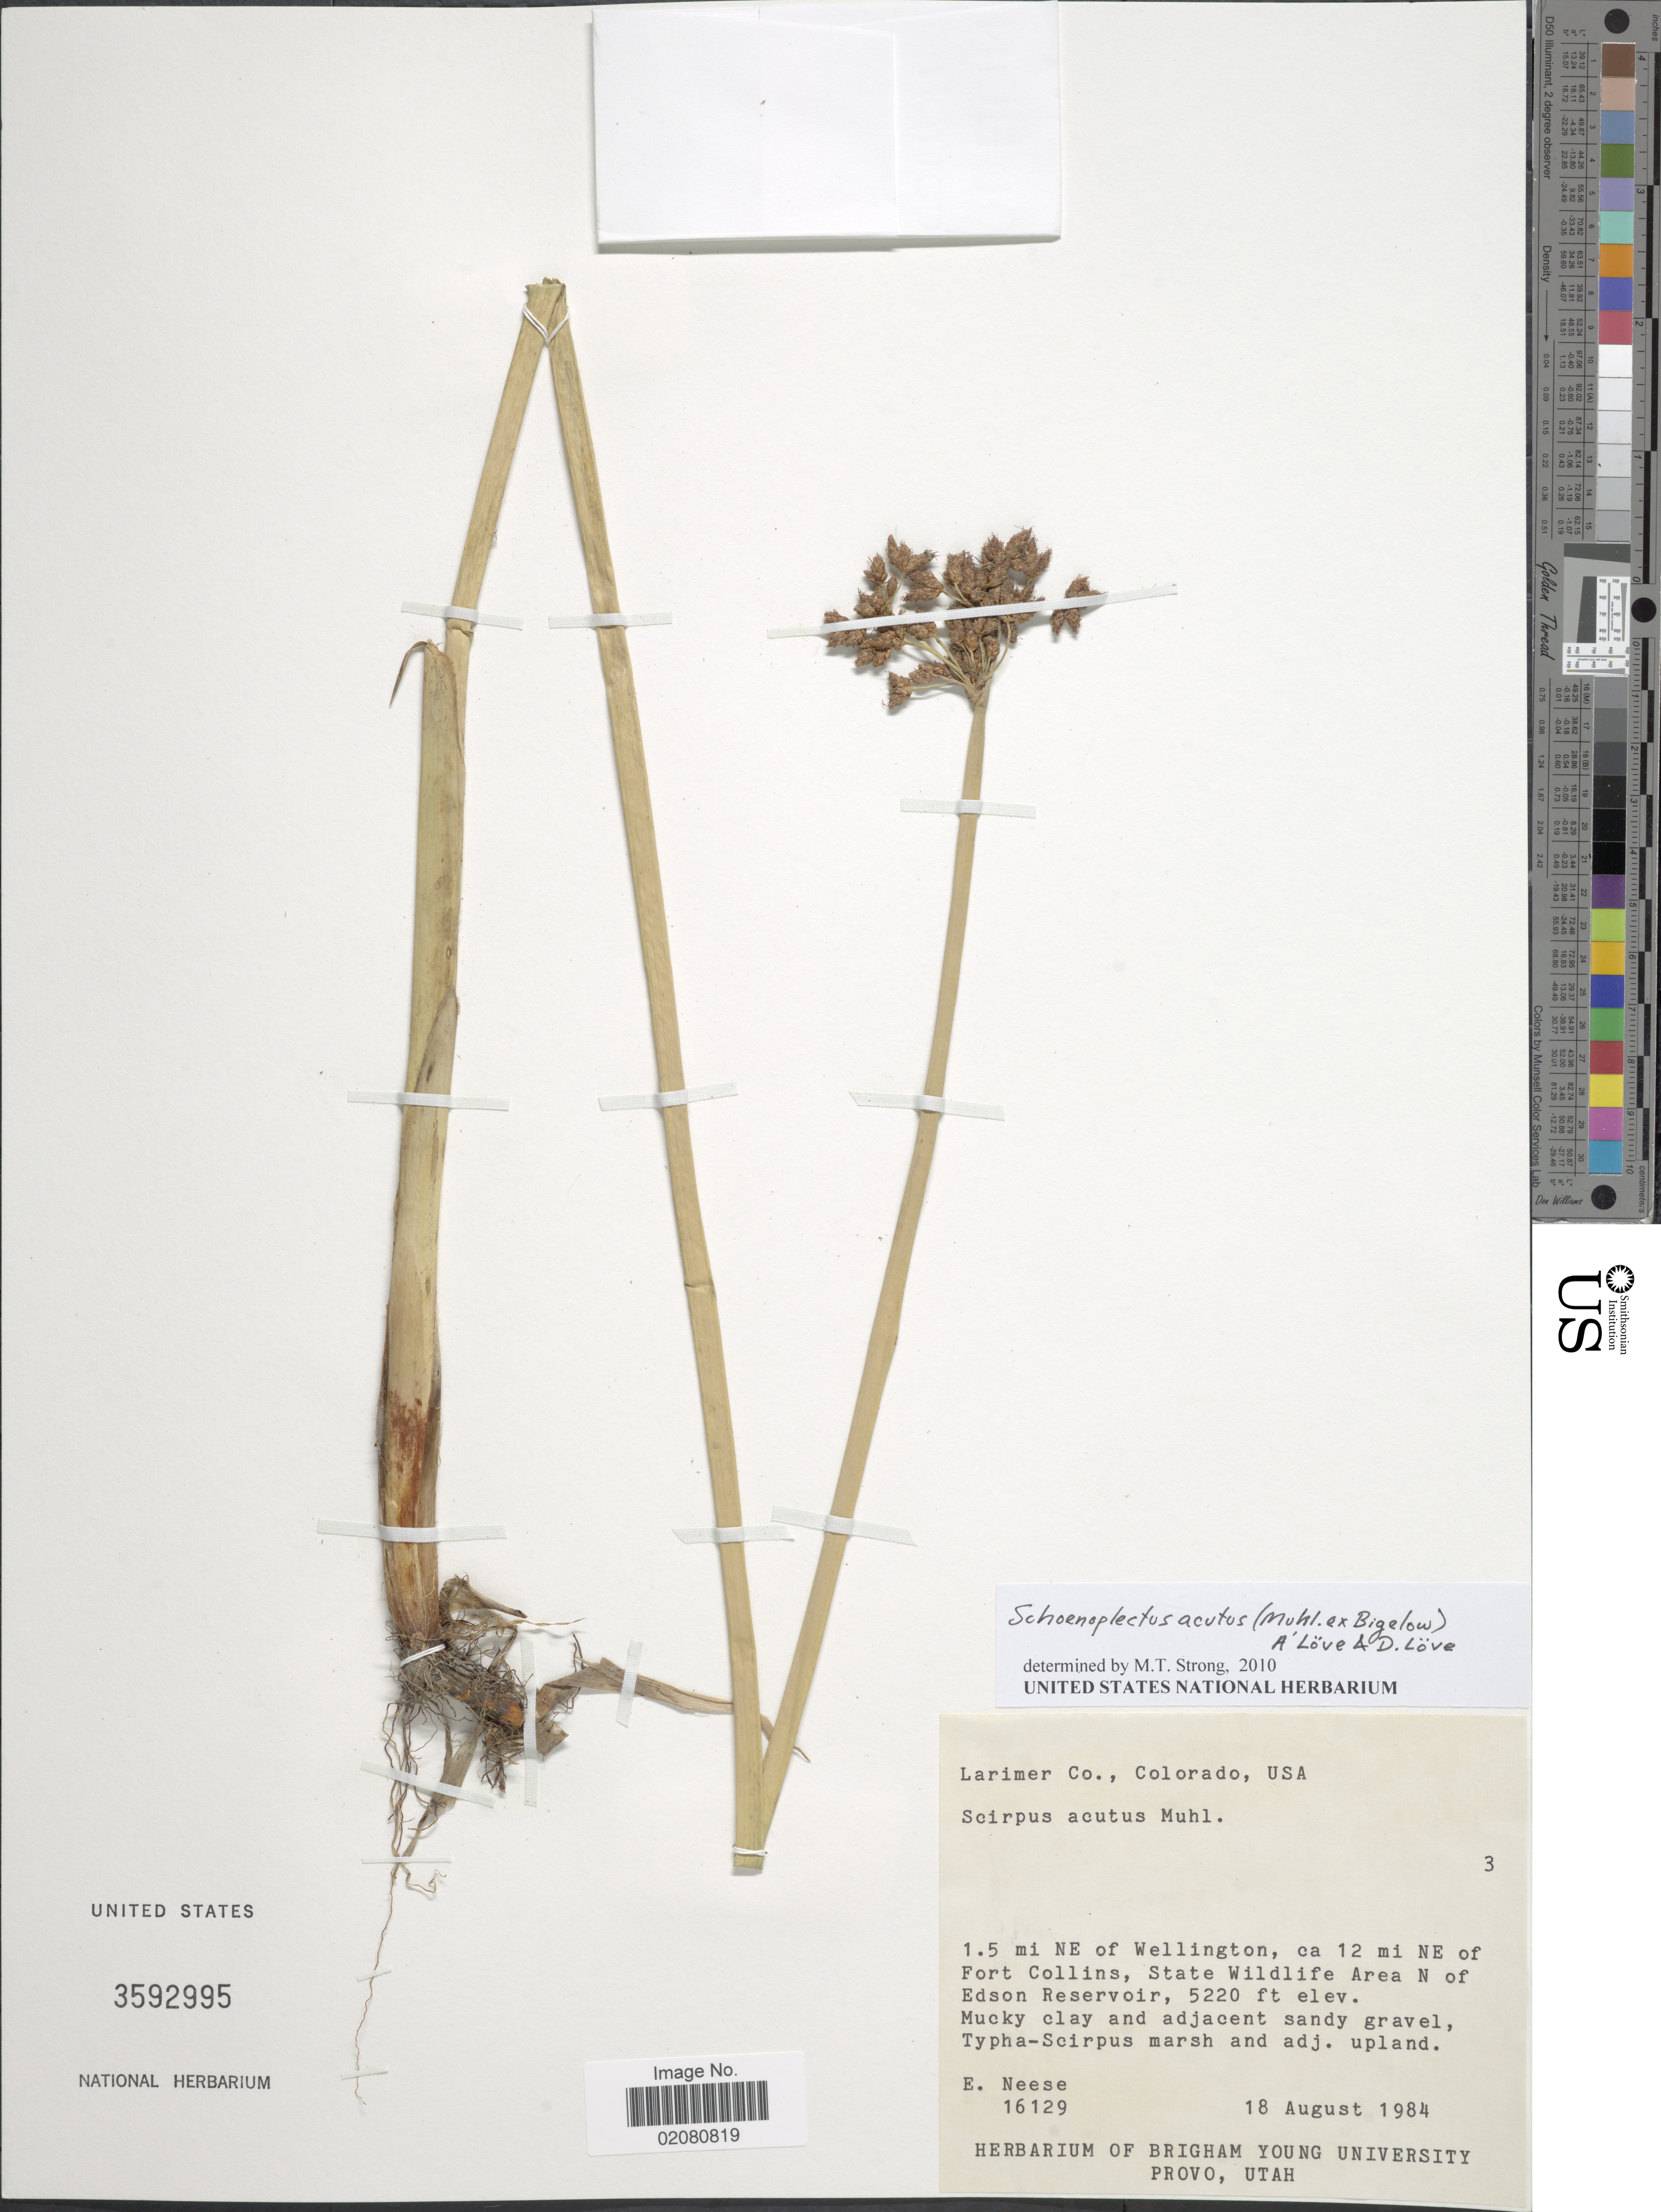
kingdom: Plantae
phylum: Tracheophyta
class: Liliopsida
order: Poales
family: Cyperaceae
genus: Schoenoplectus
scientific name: Schoenoplectus acutus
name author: (Muhl. ex Bigelow) Á. Löve & D. Löve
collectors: E. Neese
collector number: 16129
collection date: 1984-08-18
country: United States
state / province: Colorado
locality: Larimer Co., Colorado, USA. 1.5 mi NE of Wellington, ca 12 mi NE of Fort Collins, State Wildlife Area N of Edson Reservoir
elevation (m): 1591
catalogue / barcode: US 3592995